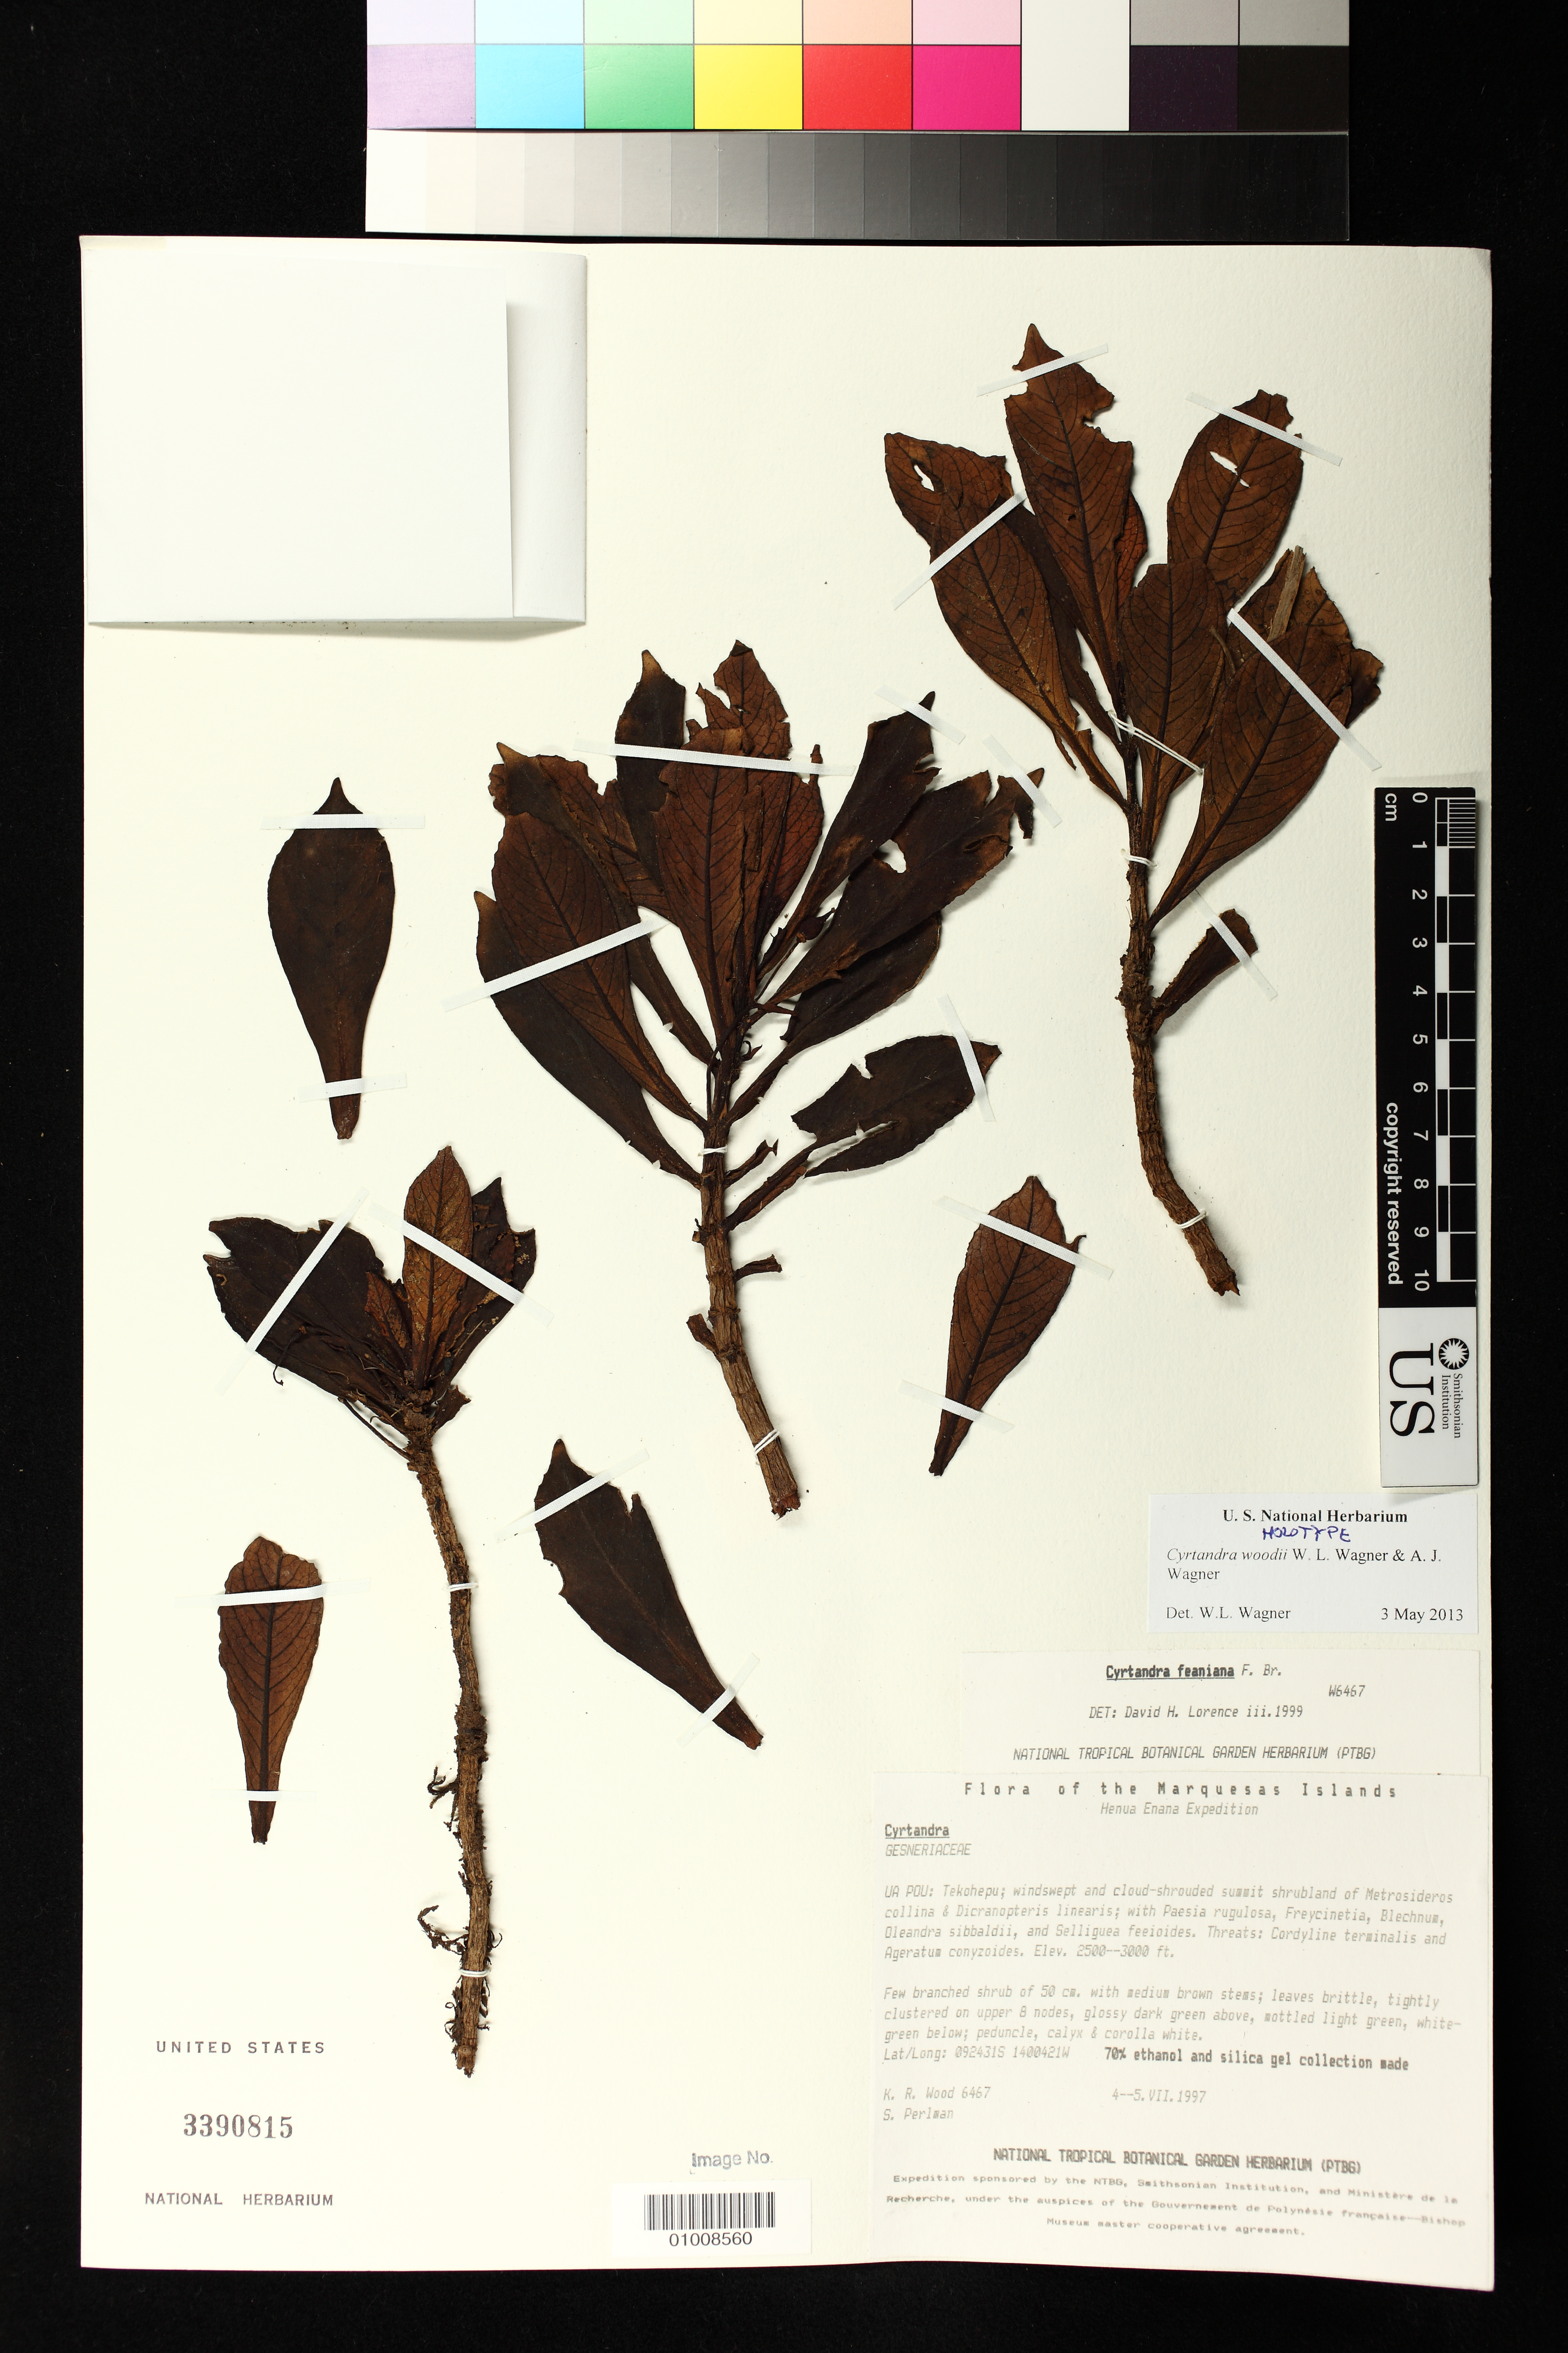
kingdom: Plantae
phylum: Tracheophyta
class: Magnoliopsida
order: Lamiales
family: Gesneriaceae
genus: Cyrtandra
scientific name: Cyrtandra kenwoodii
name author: W.L. Wagner & A.J. Wagner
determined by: Wagner, W. L., (BOT), Smithsonian Institution - National Museum of Natural History (UNITED STATES)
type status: Holotype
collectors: K. R. Wood & S. P. Perlman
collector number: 6467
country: French Polynesia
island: Ua Pou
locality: Tekohepu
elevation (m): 762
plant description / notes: Specimen annotated as the type of Cyrtandra woodii in error.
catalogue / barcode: US 3390815